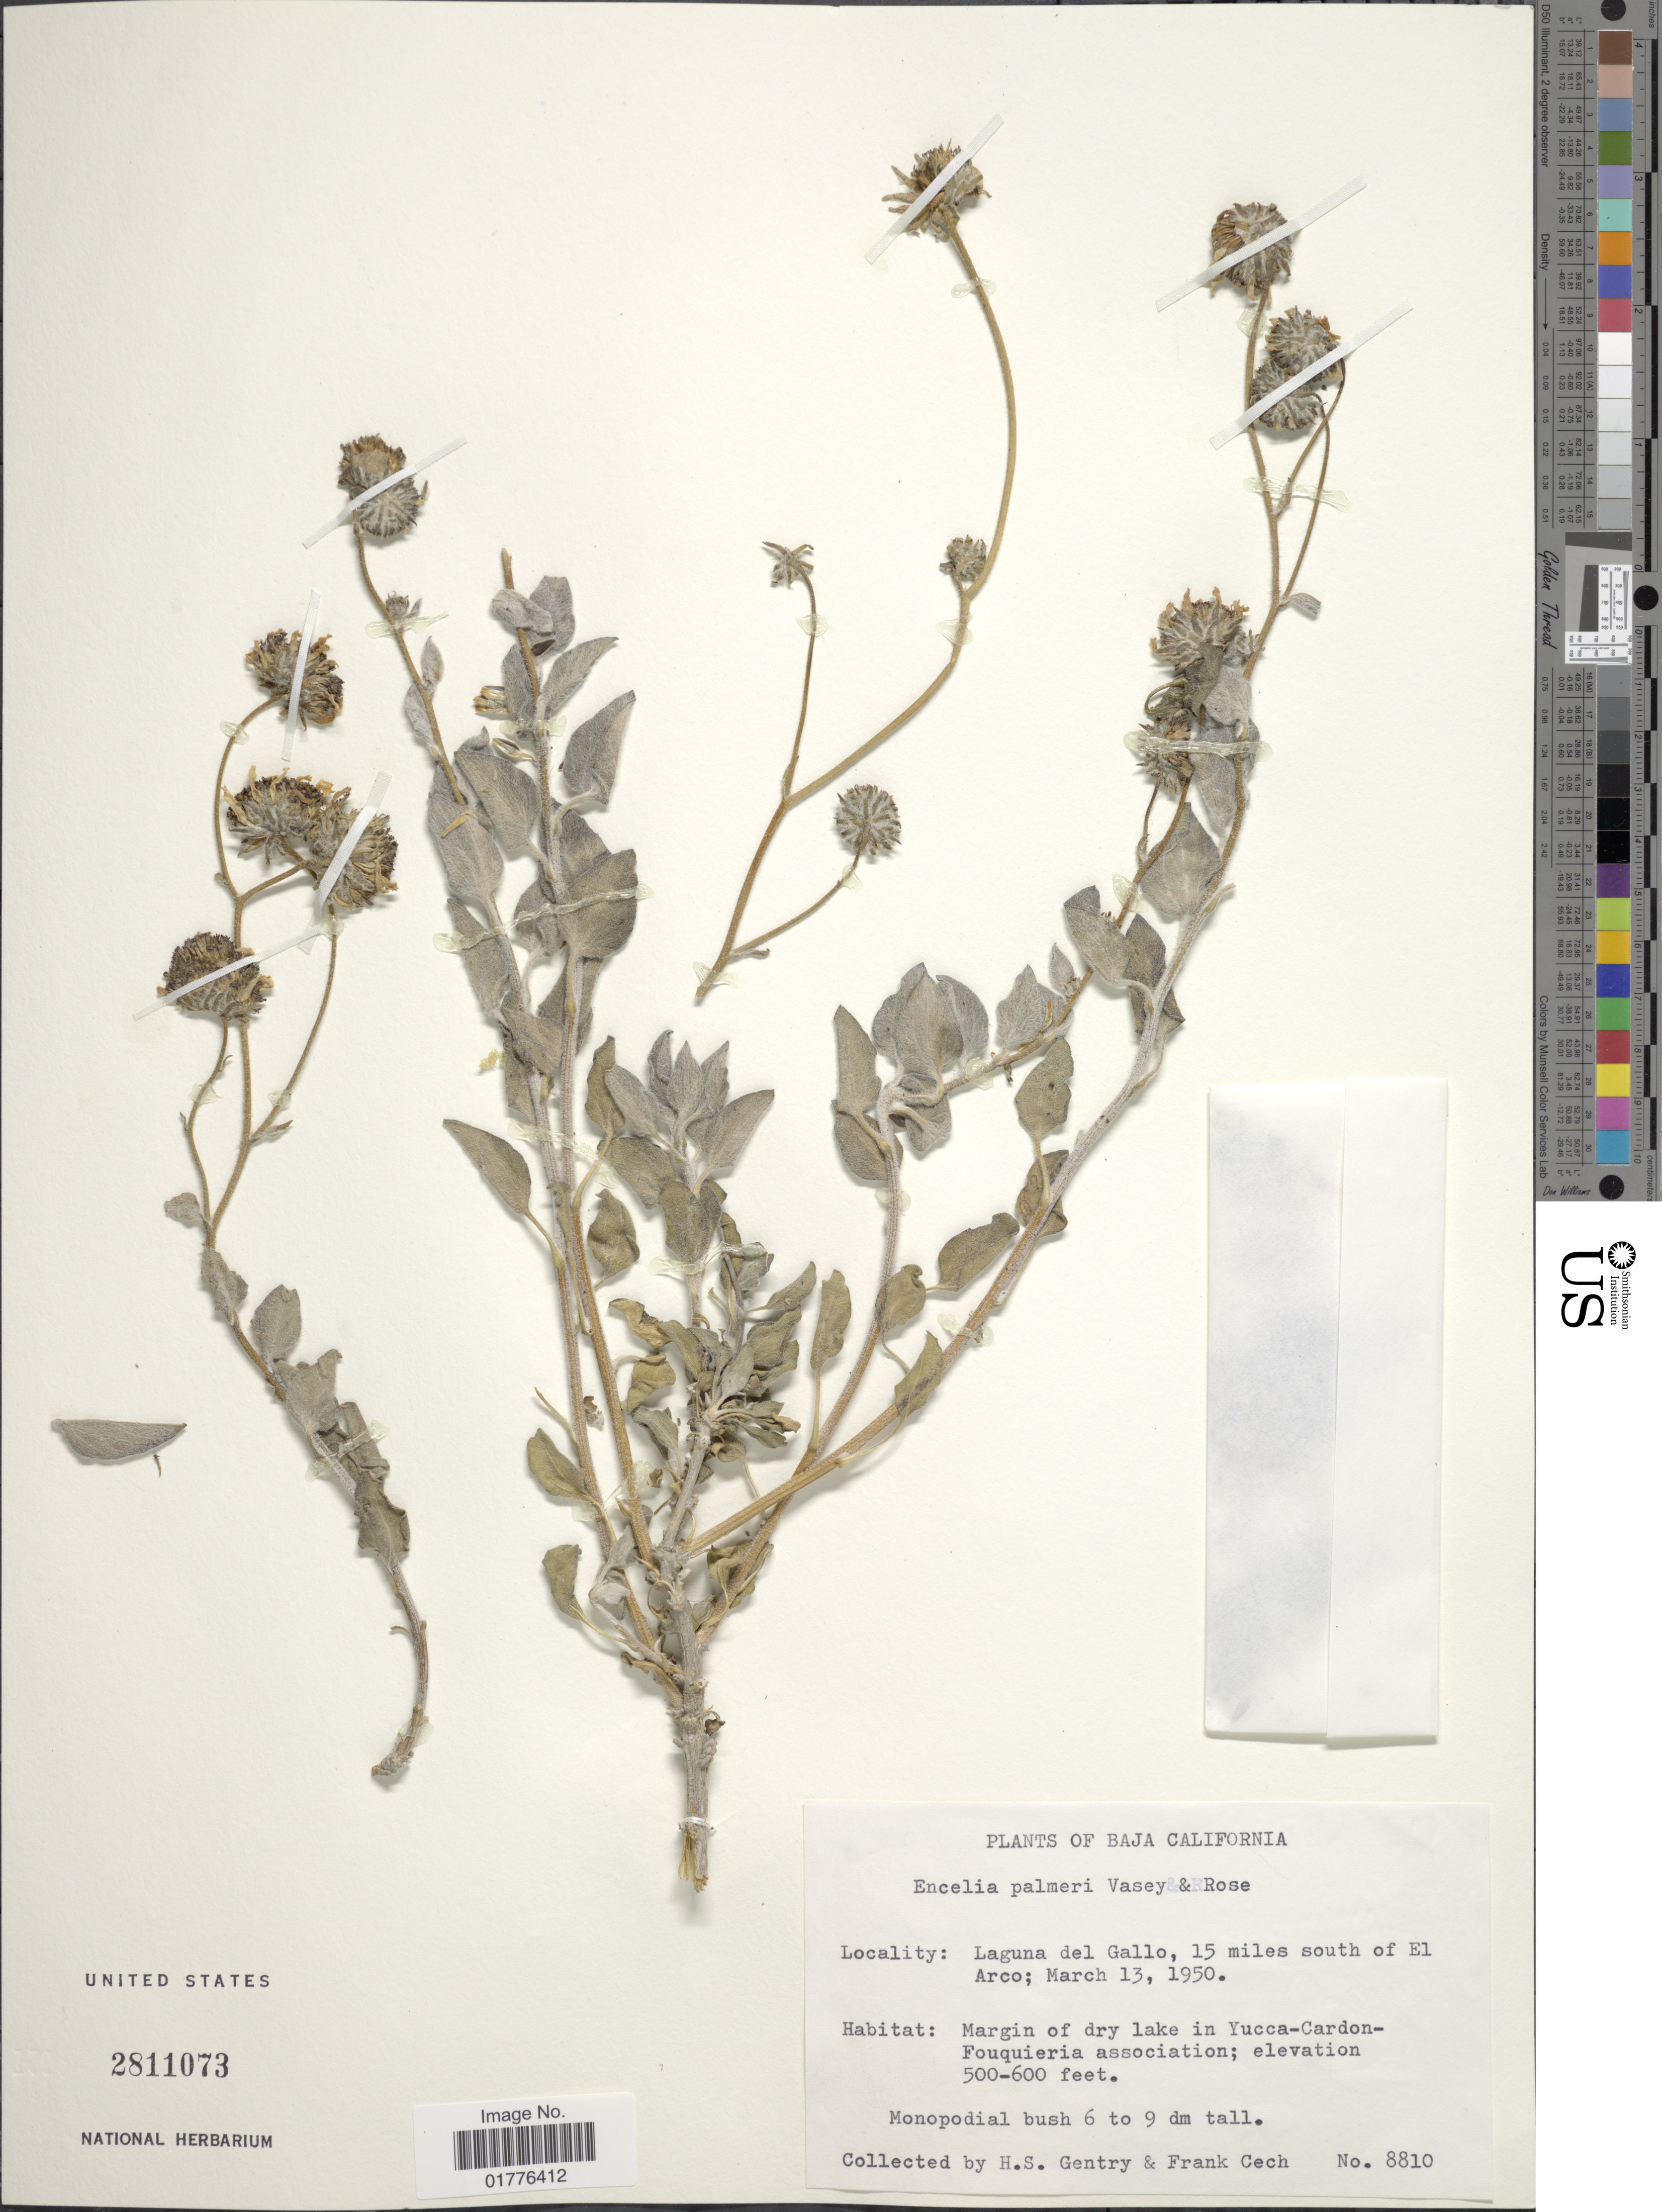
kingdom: Plantae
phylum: Tracheophyta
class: Magnoliopsida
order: Asterales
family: Asteraceae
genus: Encelia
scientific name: Encelia palmeri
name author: Vasey & Rose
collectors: H. S. Gentry & F. Cech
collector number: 8810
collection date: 1950-03-13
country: Mexico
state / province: Baja California Sur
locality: Laguna del Gallo, 15 miles south of El Arco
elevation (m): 152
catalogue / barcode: US 2811073